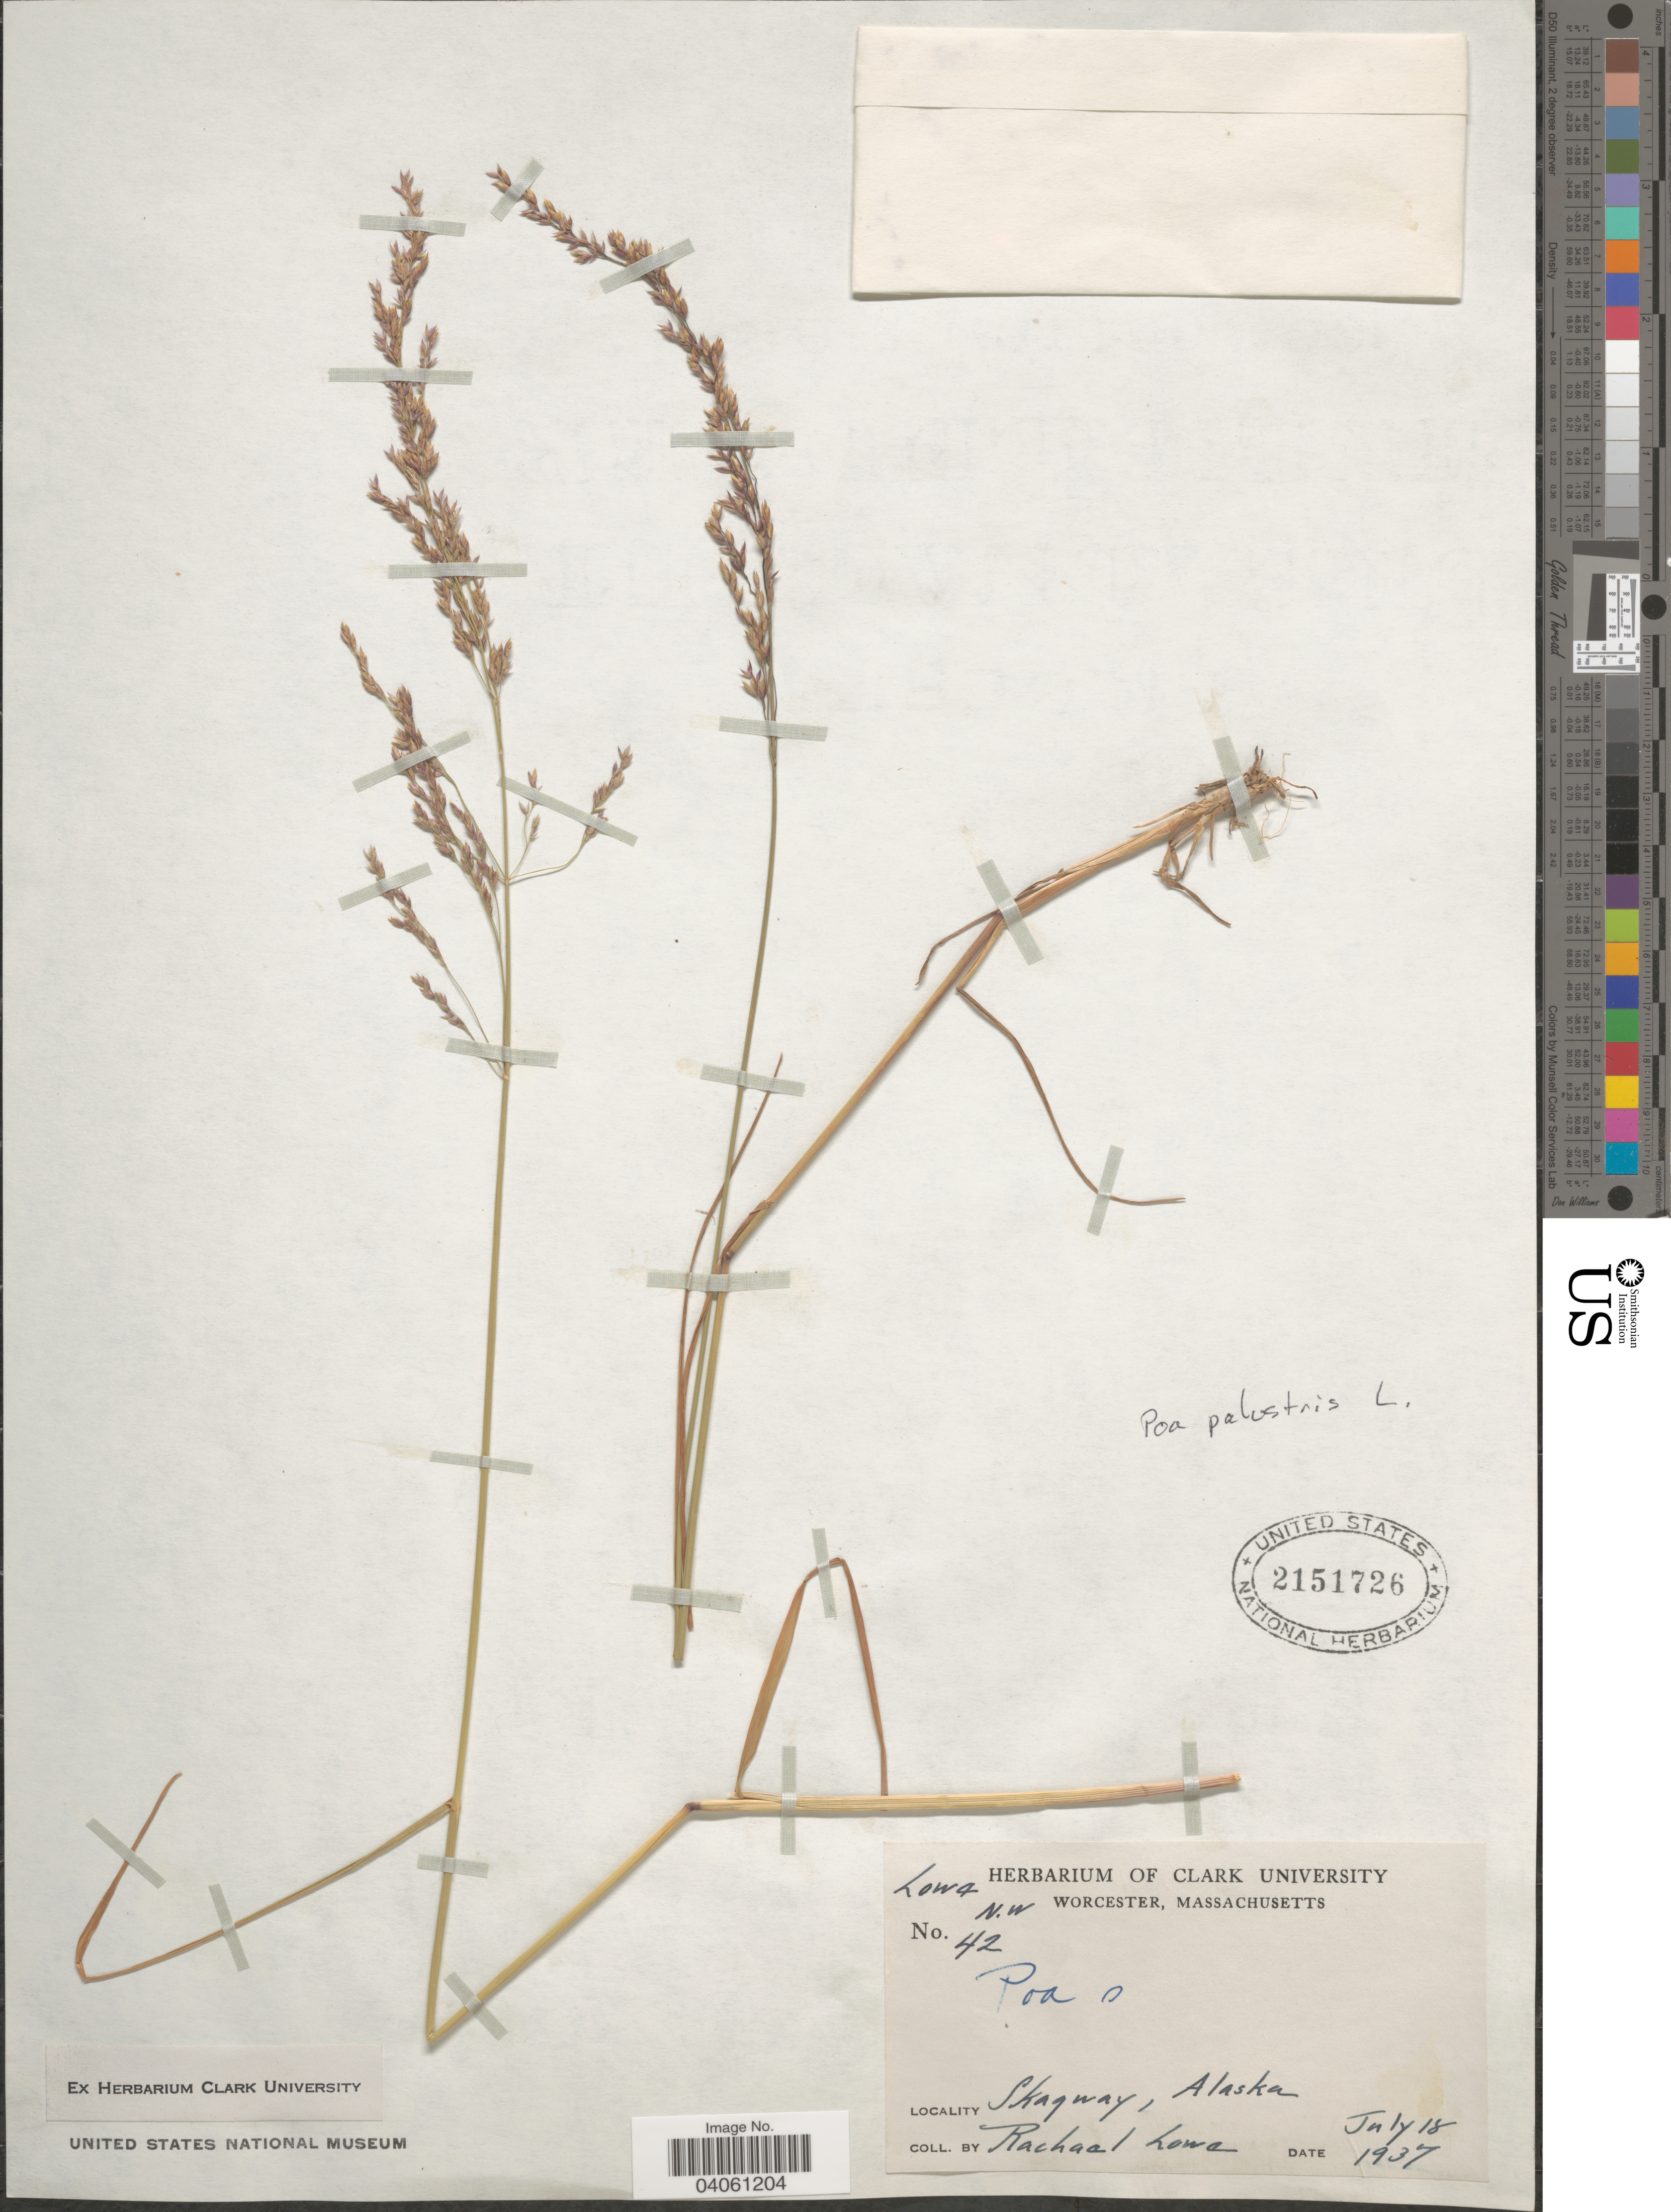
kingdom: Plantae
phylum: Tracheophyta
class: Liliopsida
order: Poales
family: Poaceae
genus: Poa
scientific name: Poa palustris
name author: L.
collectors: R. Lowe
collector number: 42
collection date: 1937-07-18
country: United States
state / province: Alaska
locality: Skagway.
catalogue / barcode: US 2151726